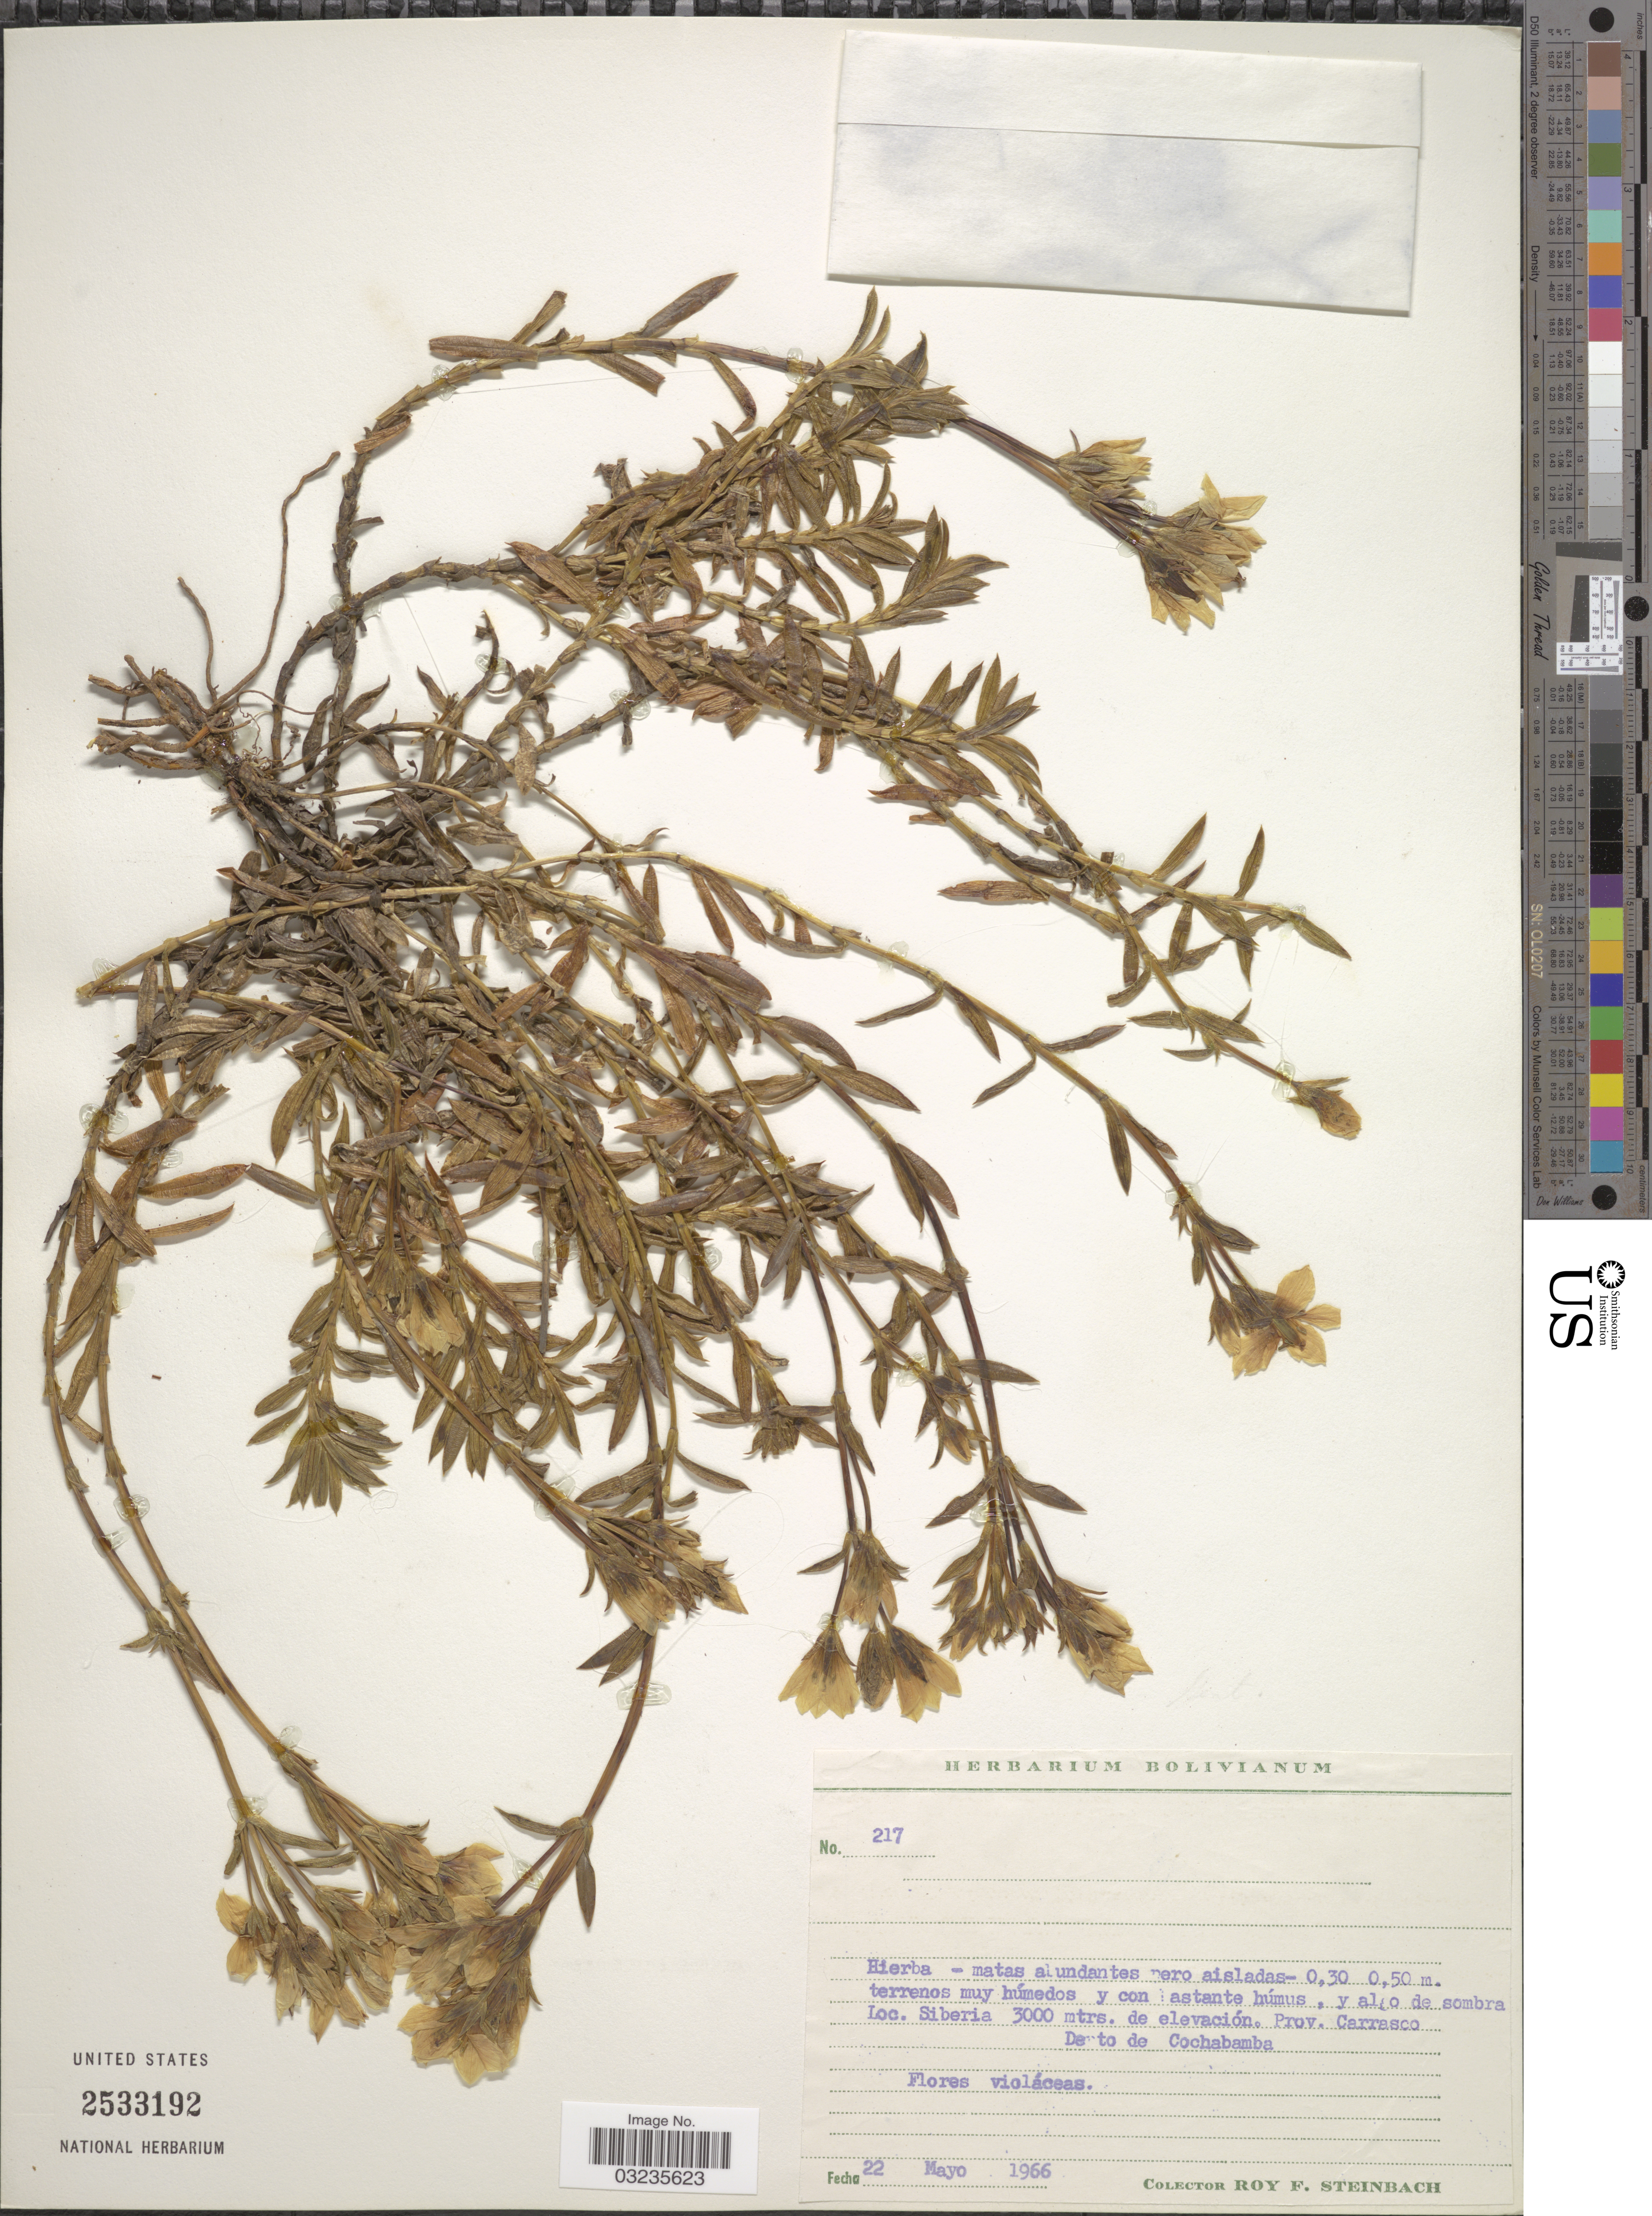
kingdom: Plantae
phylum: Tracheophyta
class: Magnoliopsida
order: Gentianales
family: Gentianaceae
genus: Gentiana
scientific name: Gentiana sp.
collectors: R. F. Steinbach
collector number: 217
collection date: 1966-05-22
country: Bolivia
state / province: Cochabamba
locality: Siberia. Prov. Carrasco Depto de Cochabamba.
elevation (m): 3000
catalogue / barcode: US 2533192